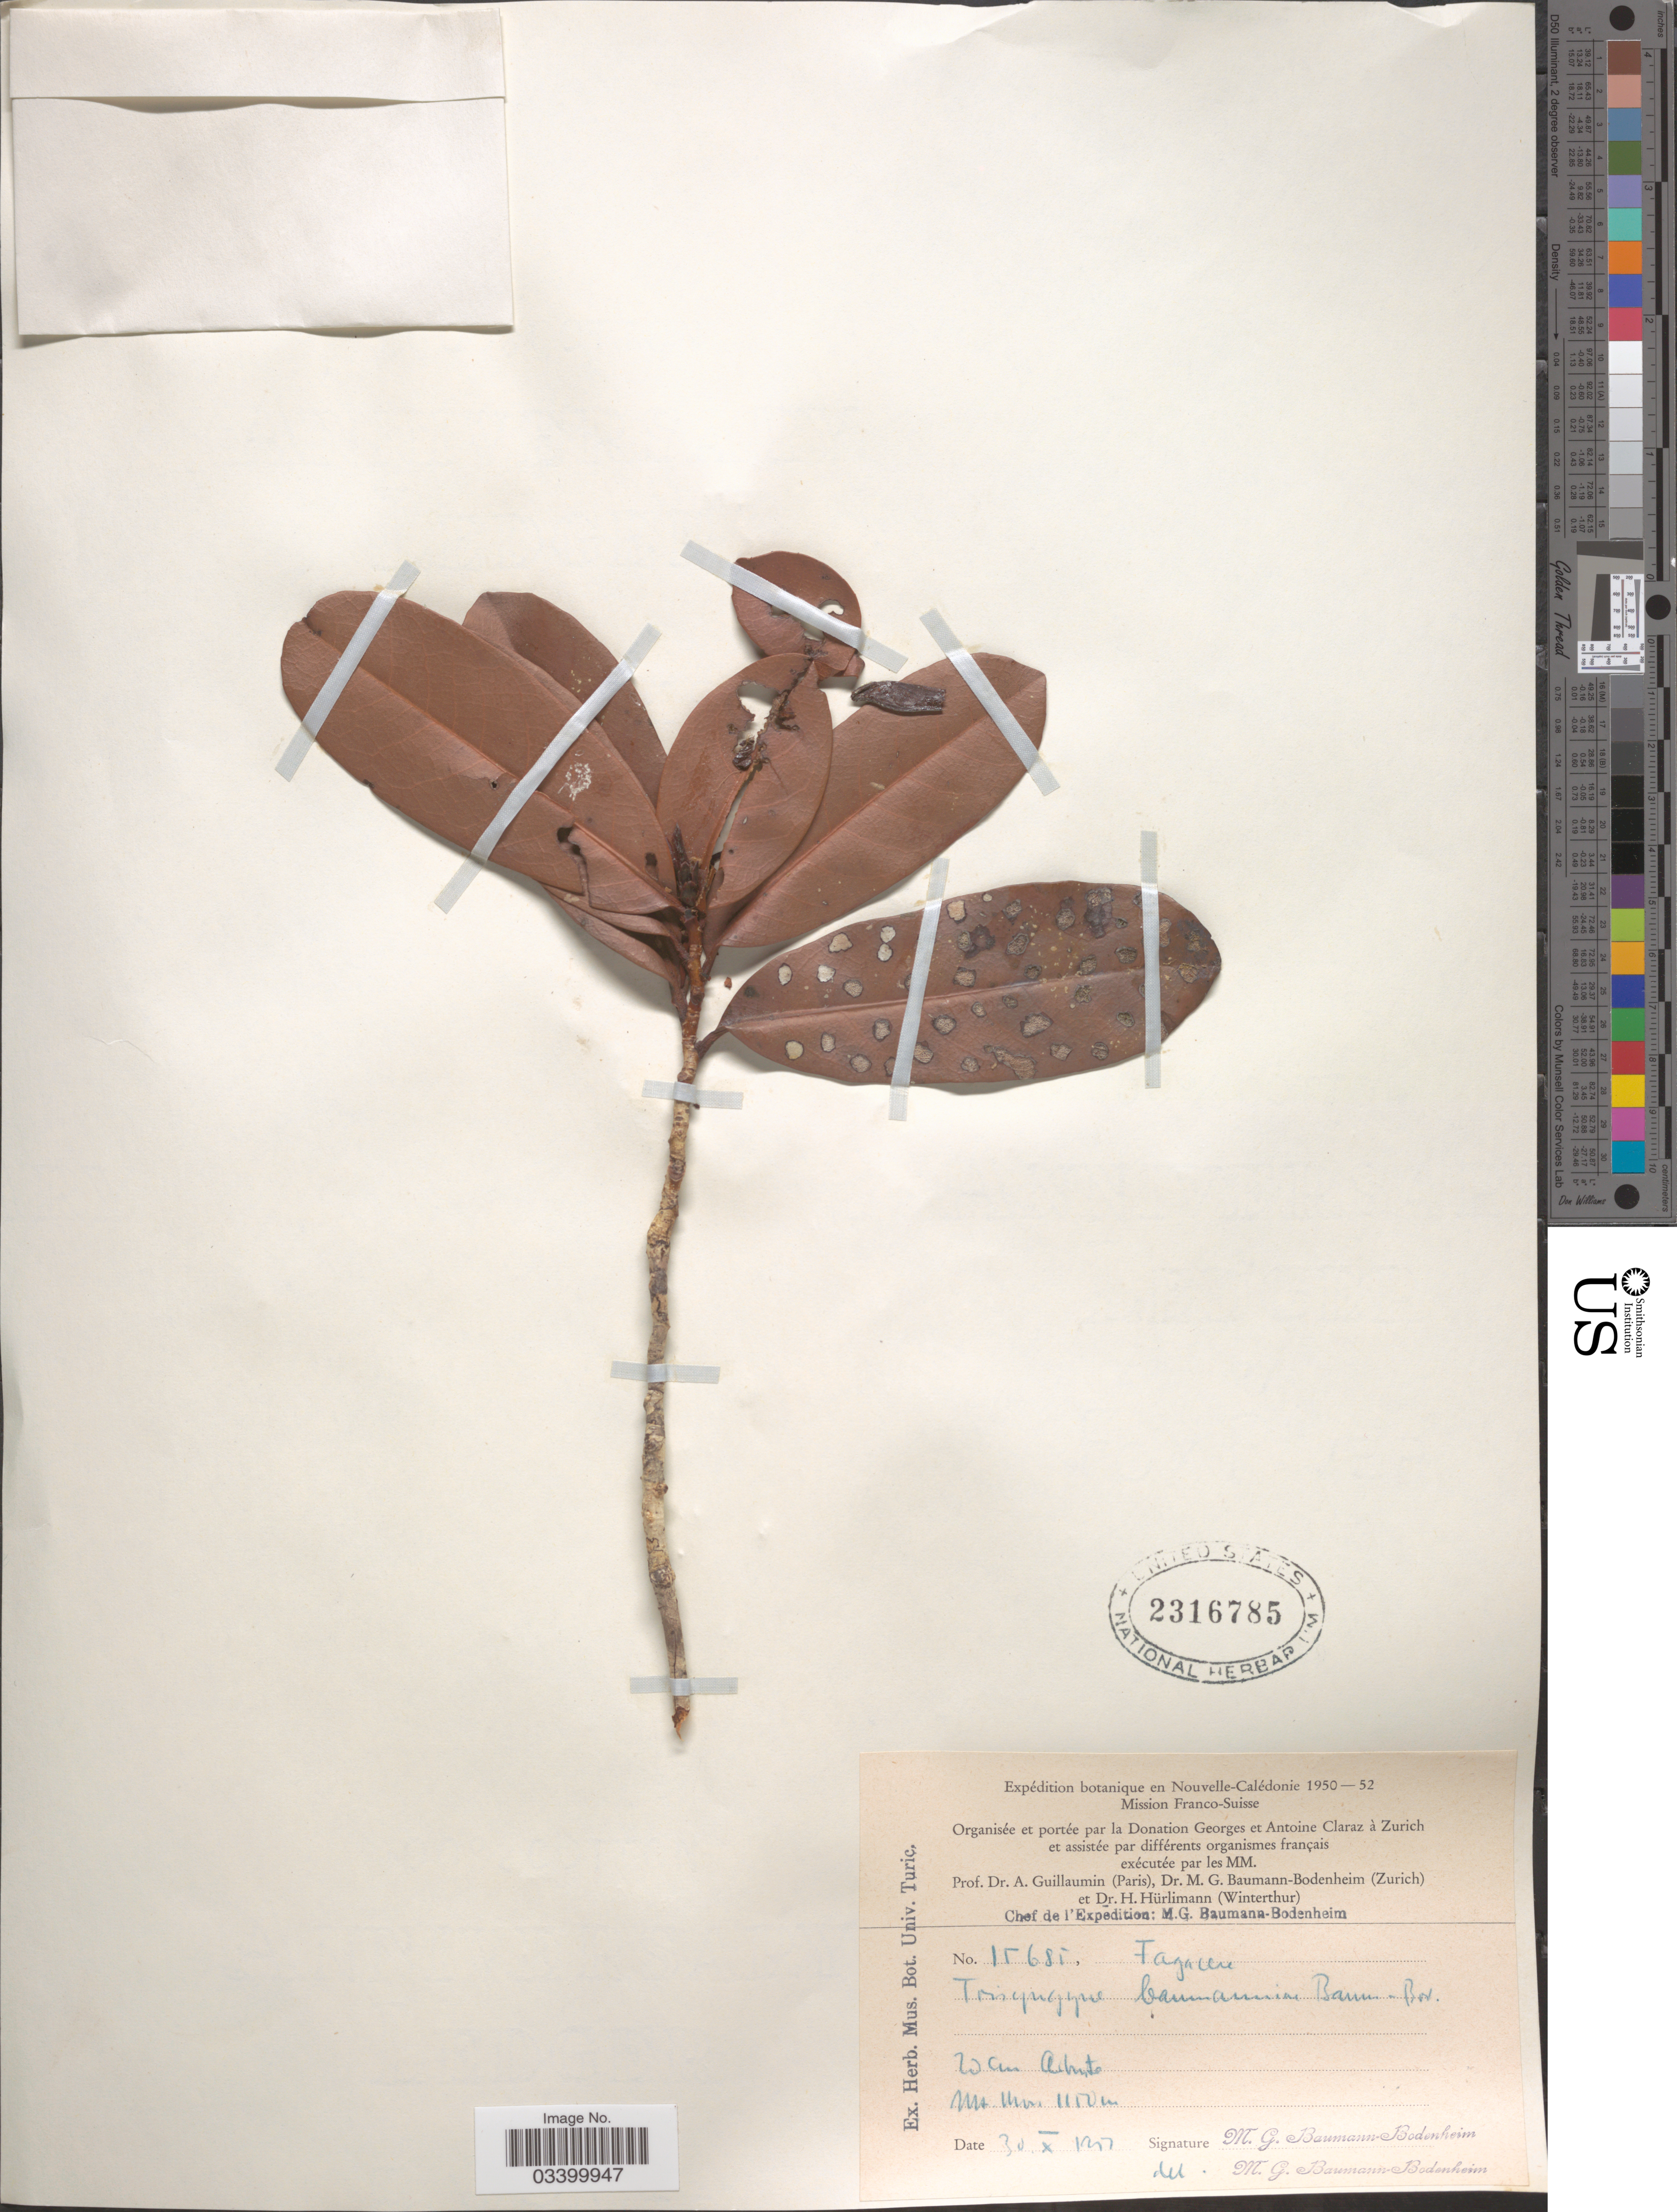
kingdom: Plantae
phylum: Tracheophyta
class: Magnoliopsida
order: Fagales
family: Nothofagaceae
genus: Nothofagus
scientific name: Nothofagus baumanniae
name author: (Baum.-Bod.) Steenis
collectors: M. G. Baumann-Bodenheim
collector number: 15685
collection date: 1951-10-30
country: New Caledonia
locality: Nouvelle-Calédonie. Mt. Mou.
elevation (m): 1150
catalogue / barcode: US 2316785